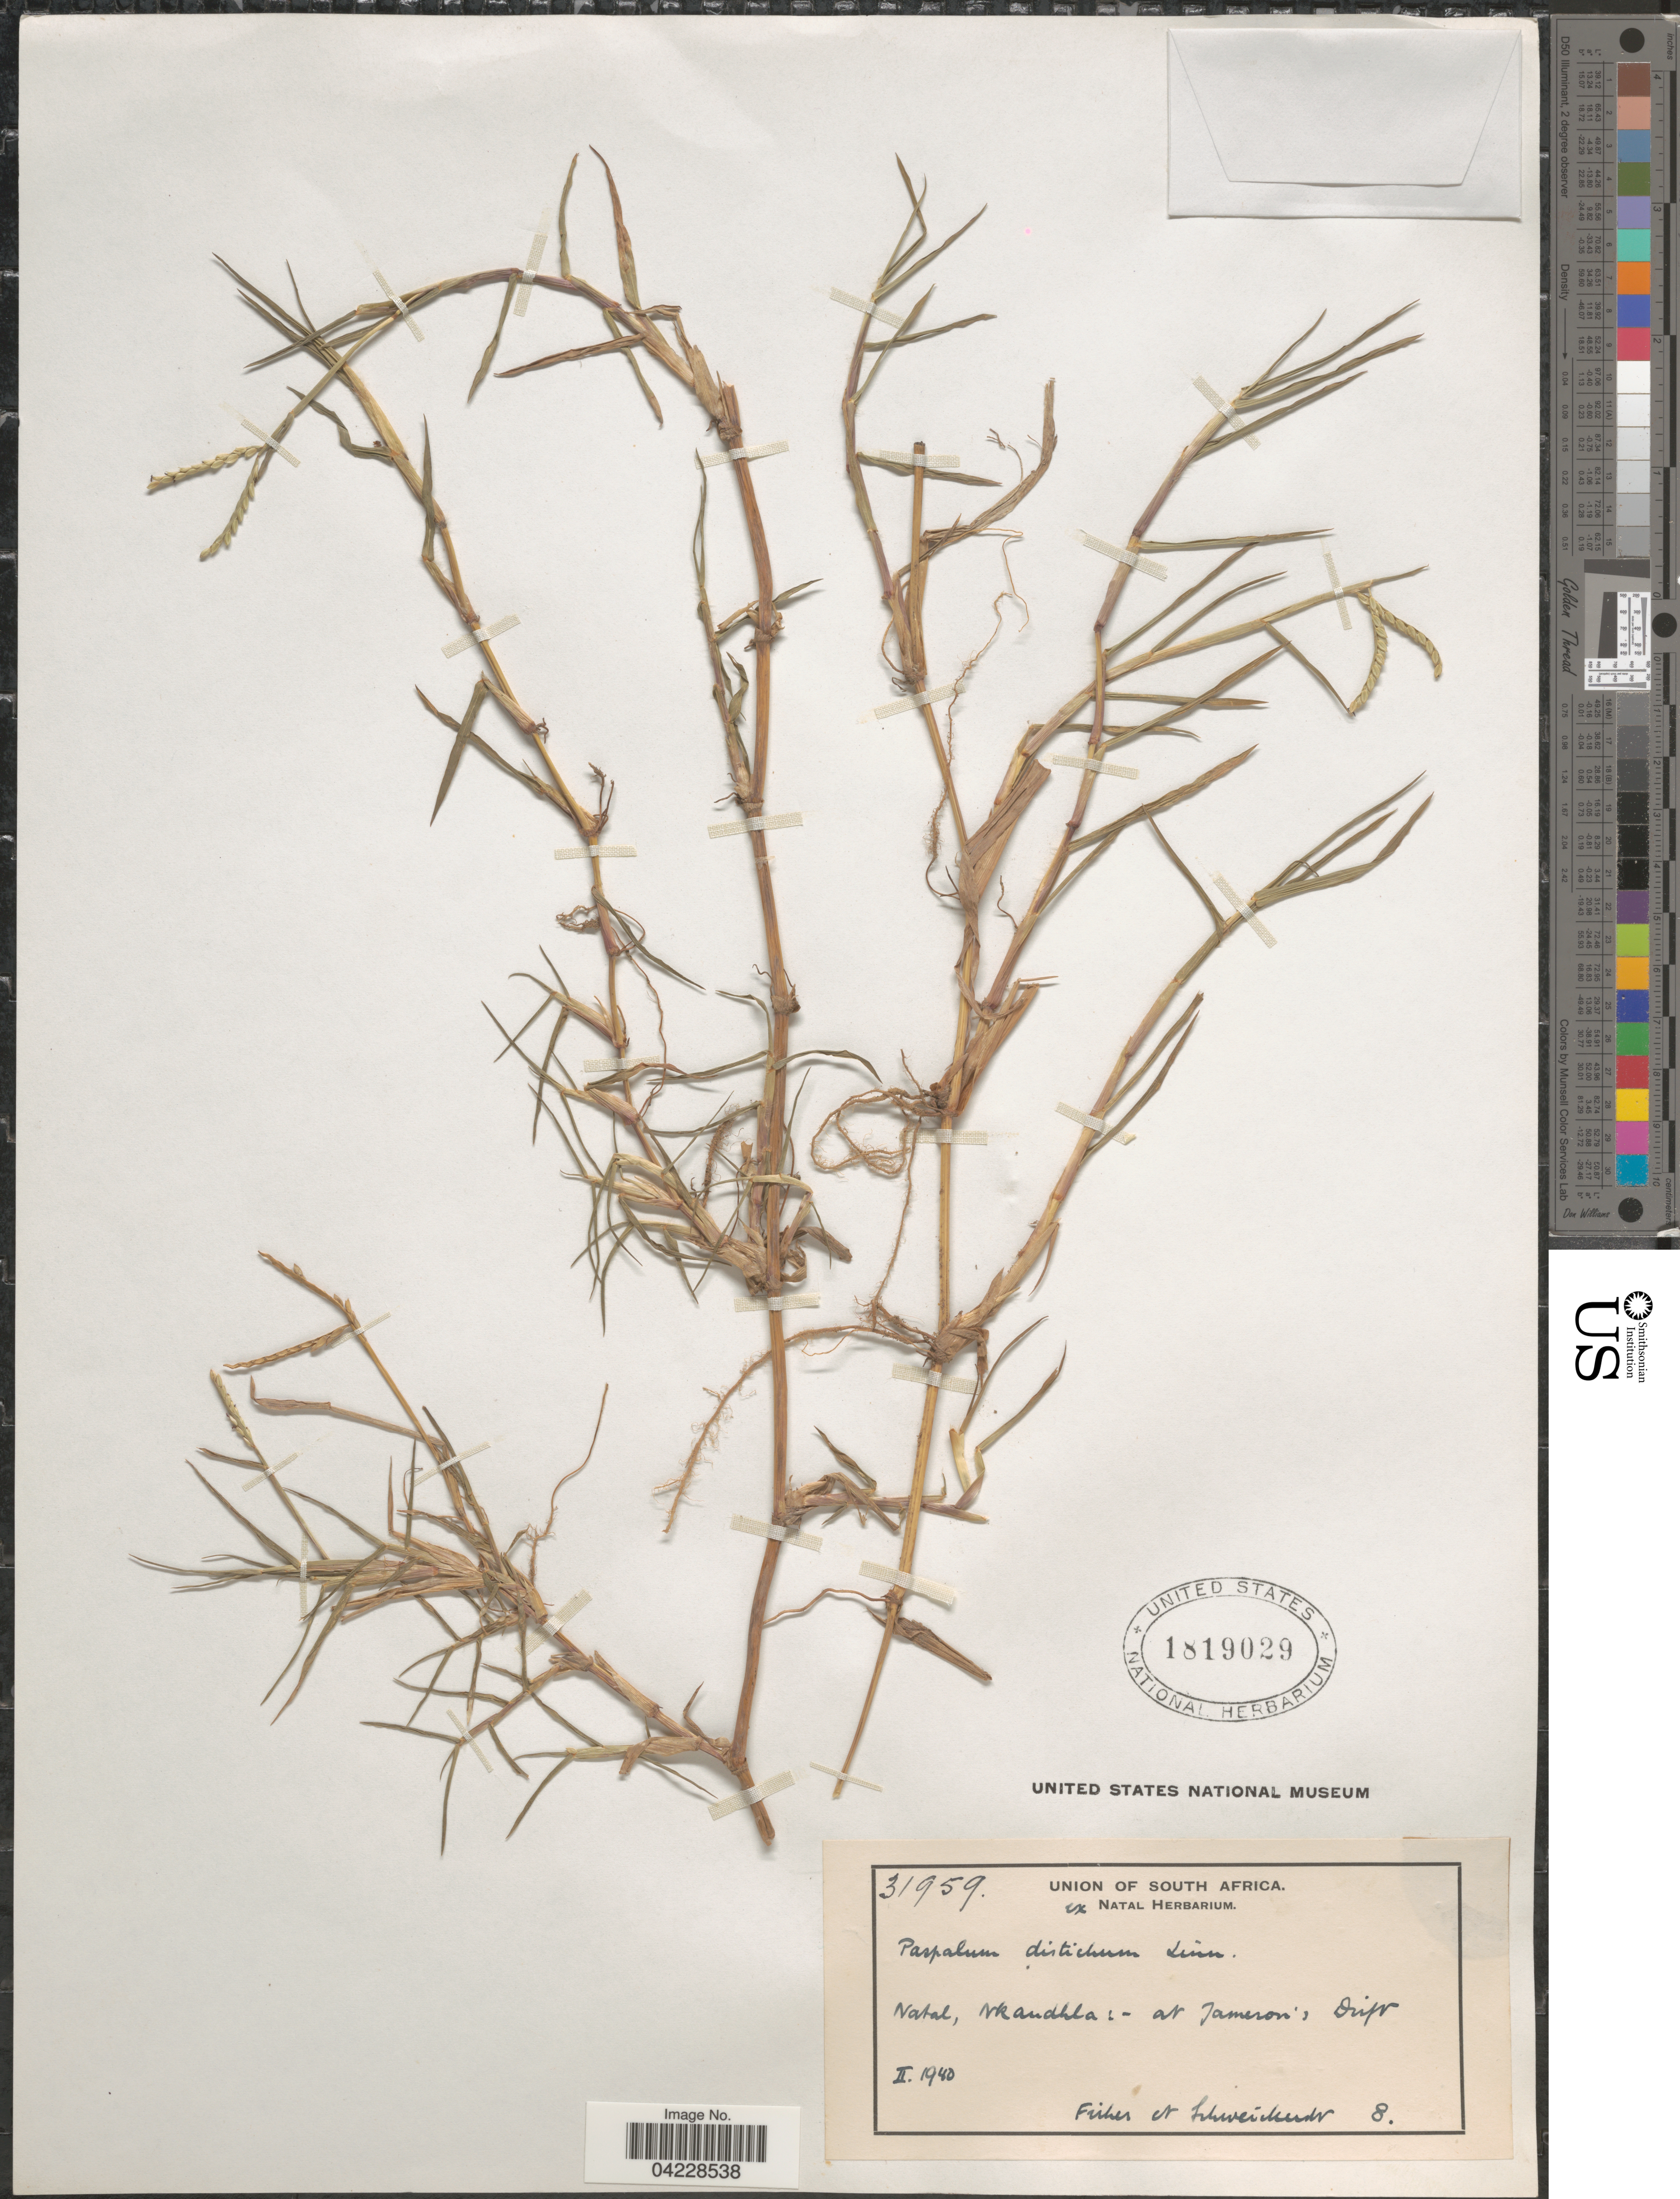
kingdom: Plantae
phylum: Tracheophyta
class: Liliopsida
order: Poales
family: Poaceae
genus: Paspalum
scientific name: Paspalum distichum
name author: L.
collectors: Fisher & -. Schweickerdt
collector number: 8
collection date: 1980-02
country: South Africa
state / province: KwaZulu-Natal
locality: Natal, Nkandhla:- at Jameson.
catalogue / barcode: US 1819029